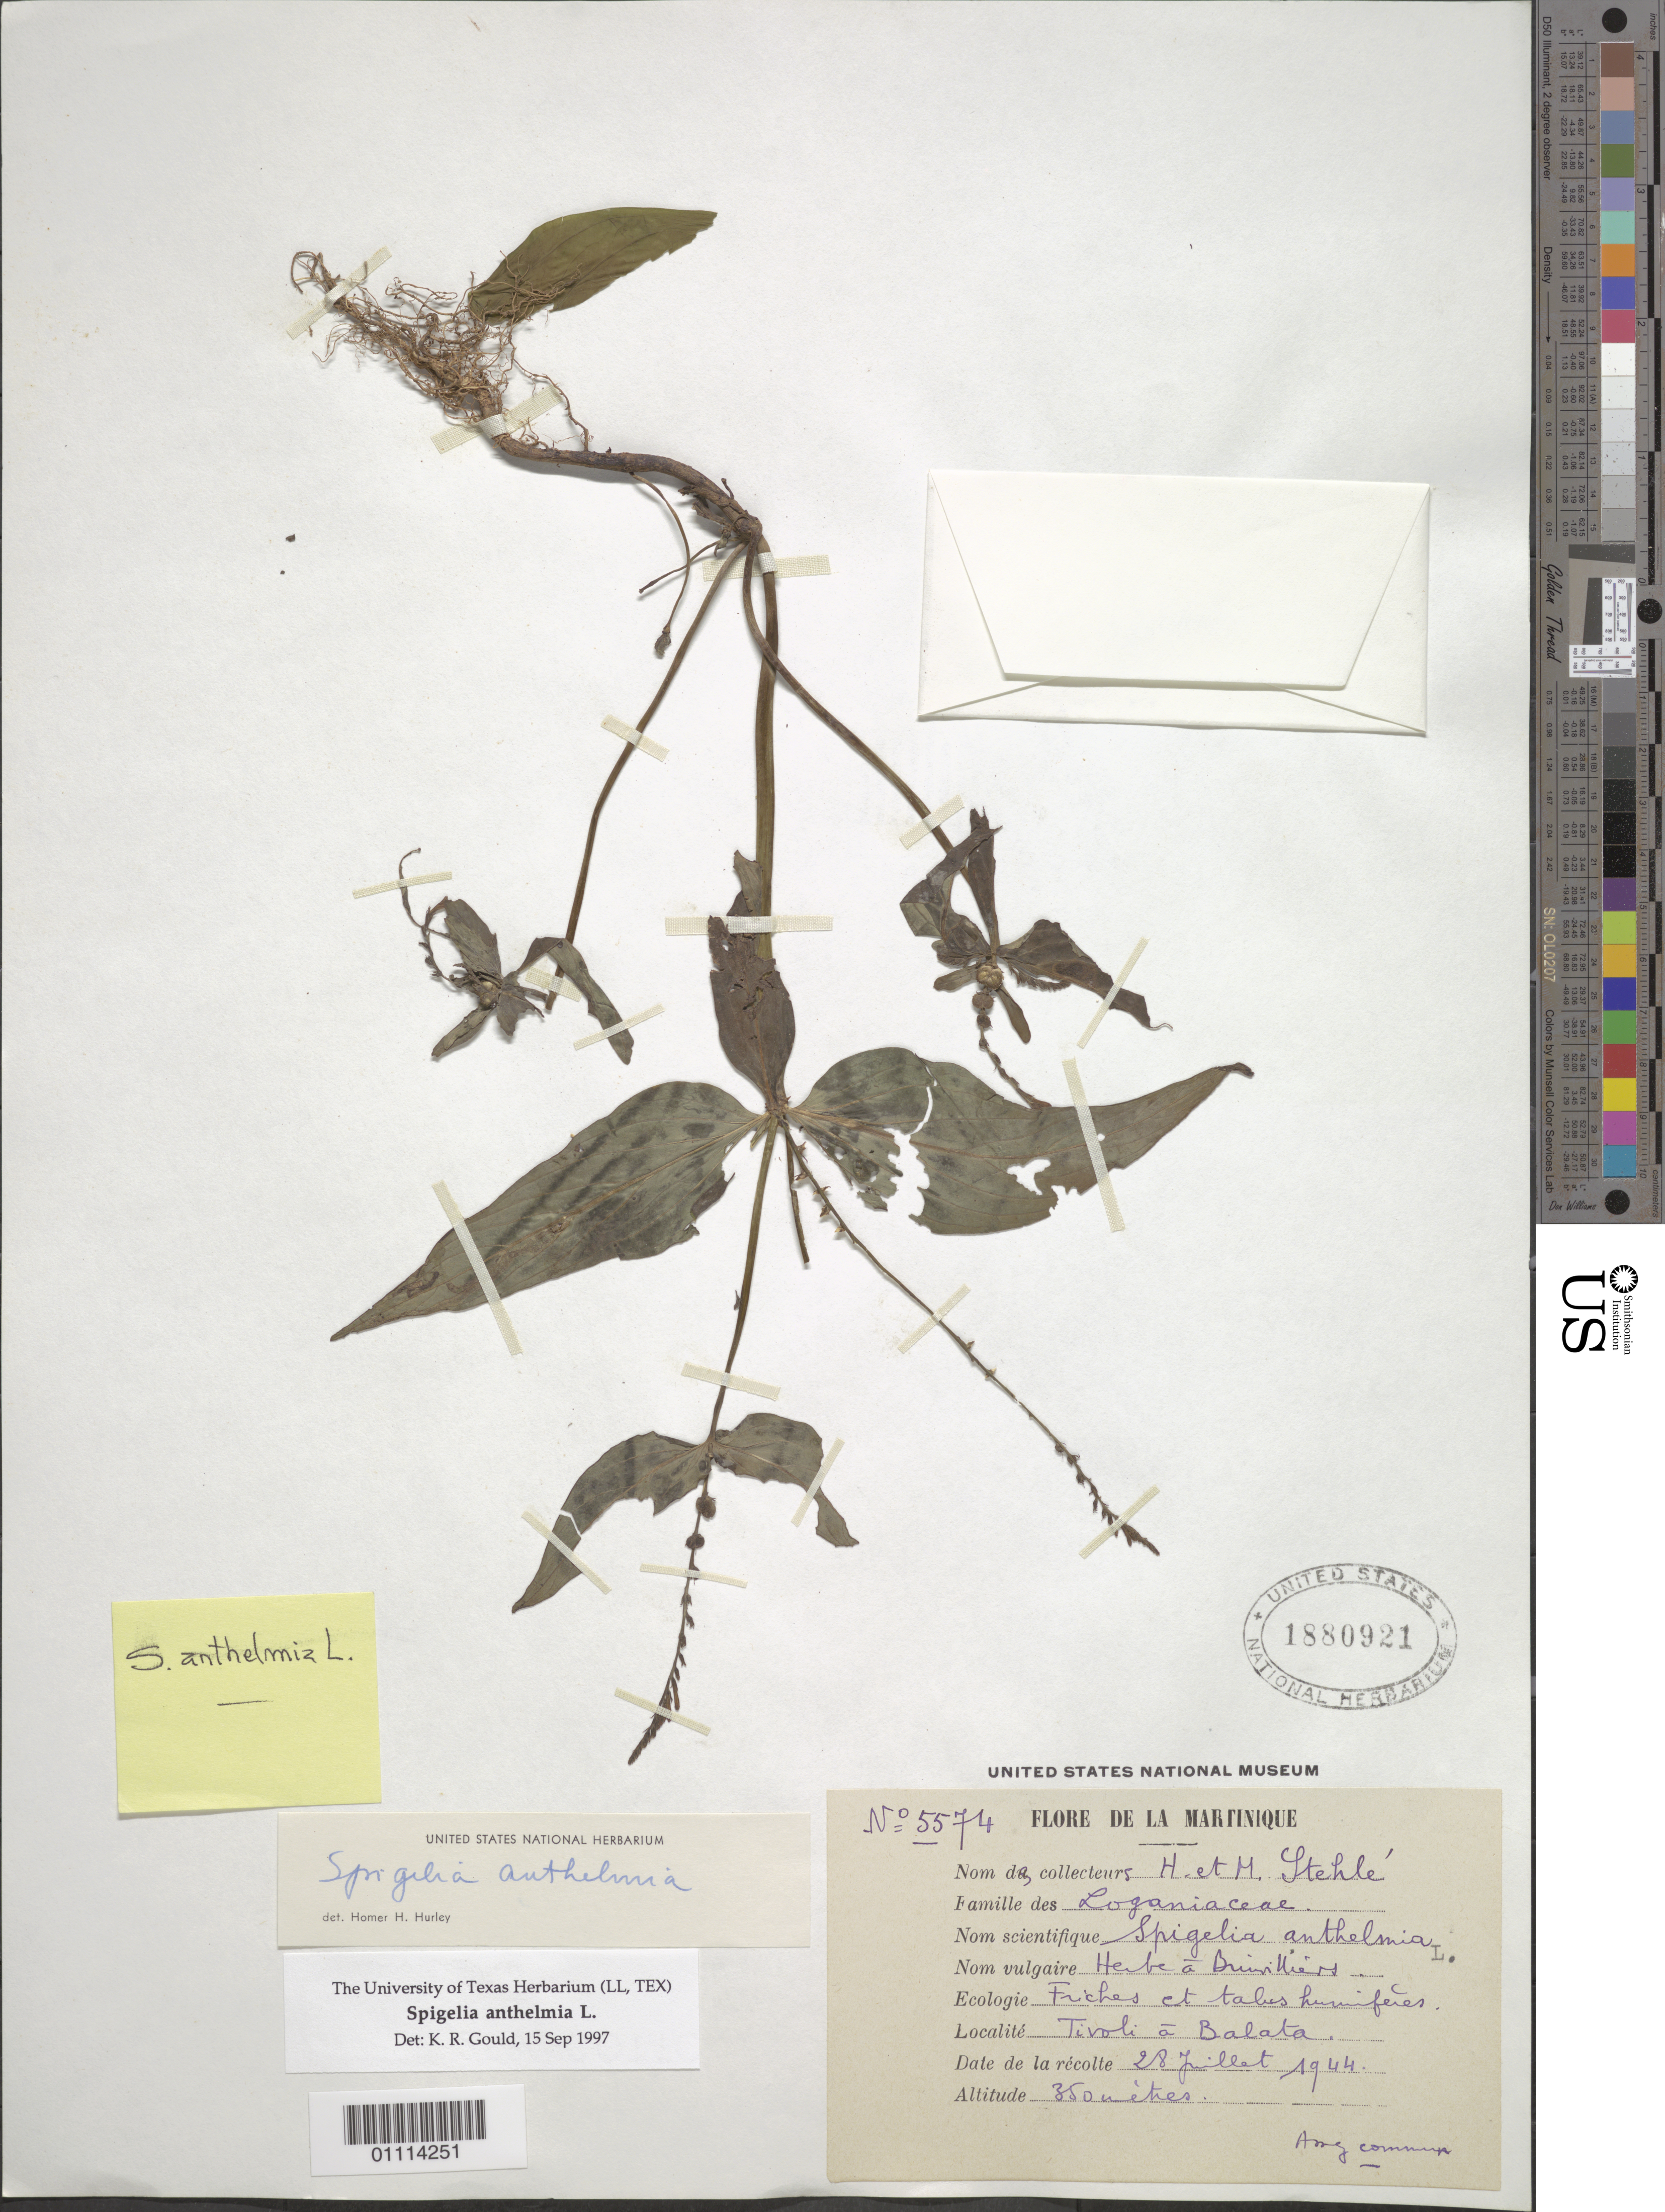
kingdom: Plantae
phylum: Tracheophyta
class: Magnoliopsida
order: Gentianales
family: Loganiaceae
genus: Spigelia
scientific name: Spigelia anthelmia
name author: L.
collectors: H. Stehlé & M. Stehlé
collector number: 5574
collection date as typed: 28 Jul 1944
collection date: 1944-07-28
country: Martinique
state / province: Fort-de-France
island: Martinique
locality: Tivoli a Balata. Friches et talus humiferes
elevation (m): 350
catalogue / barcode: US 1880921